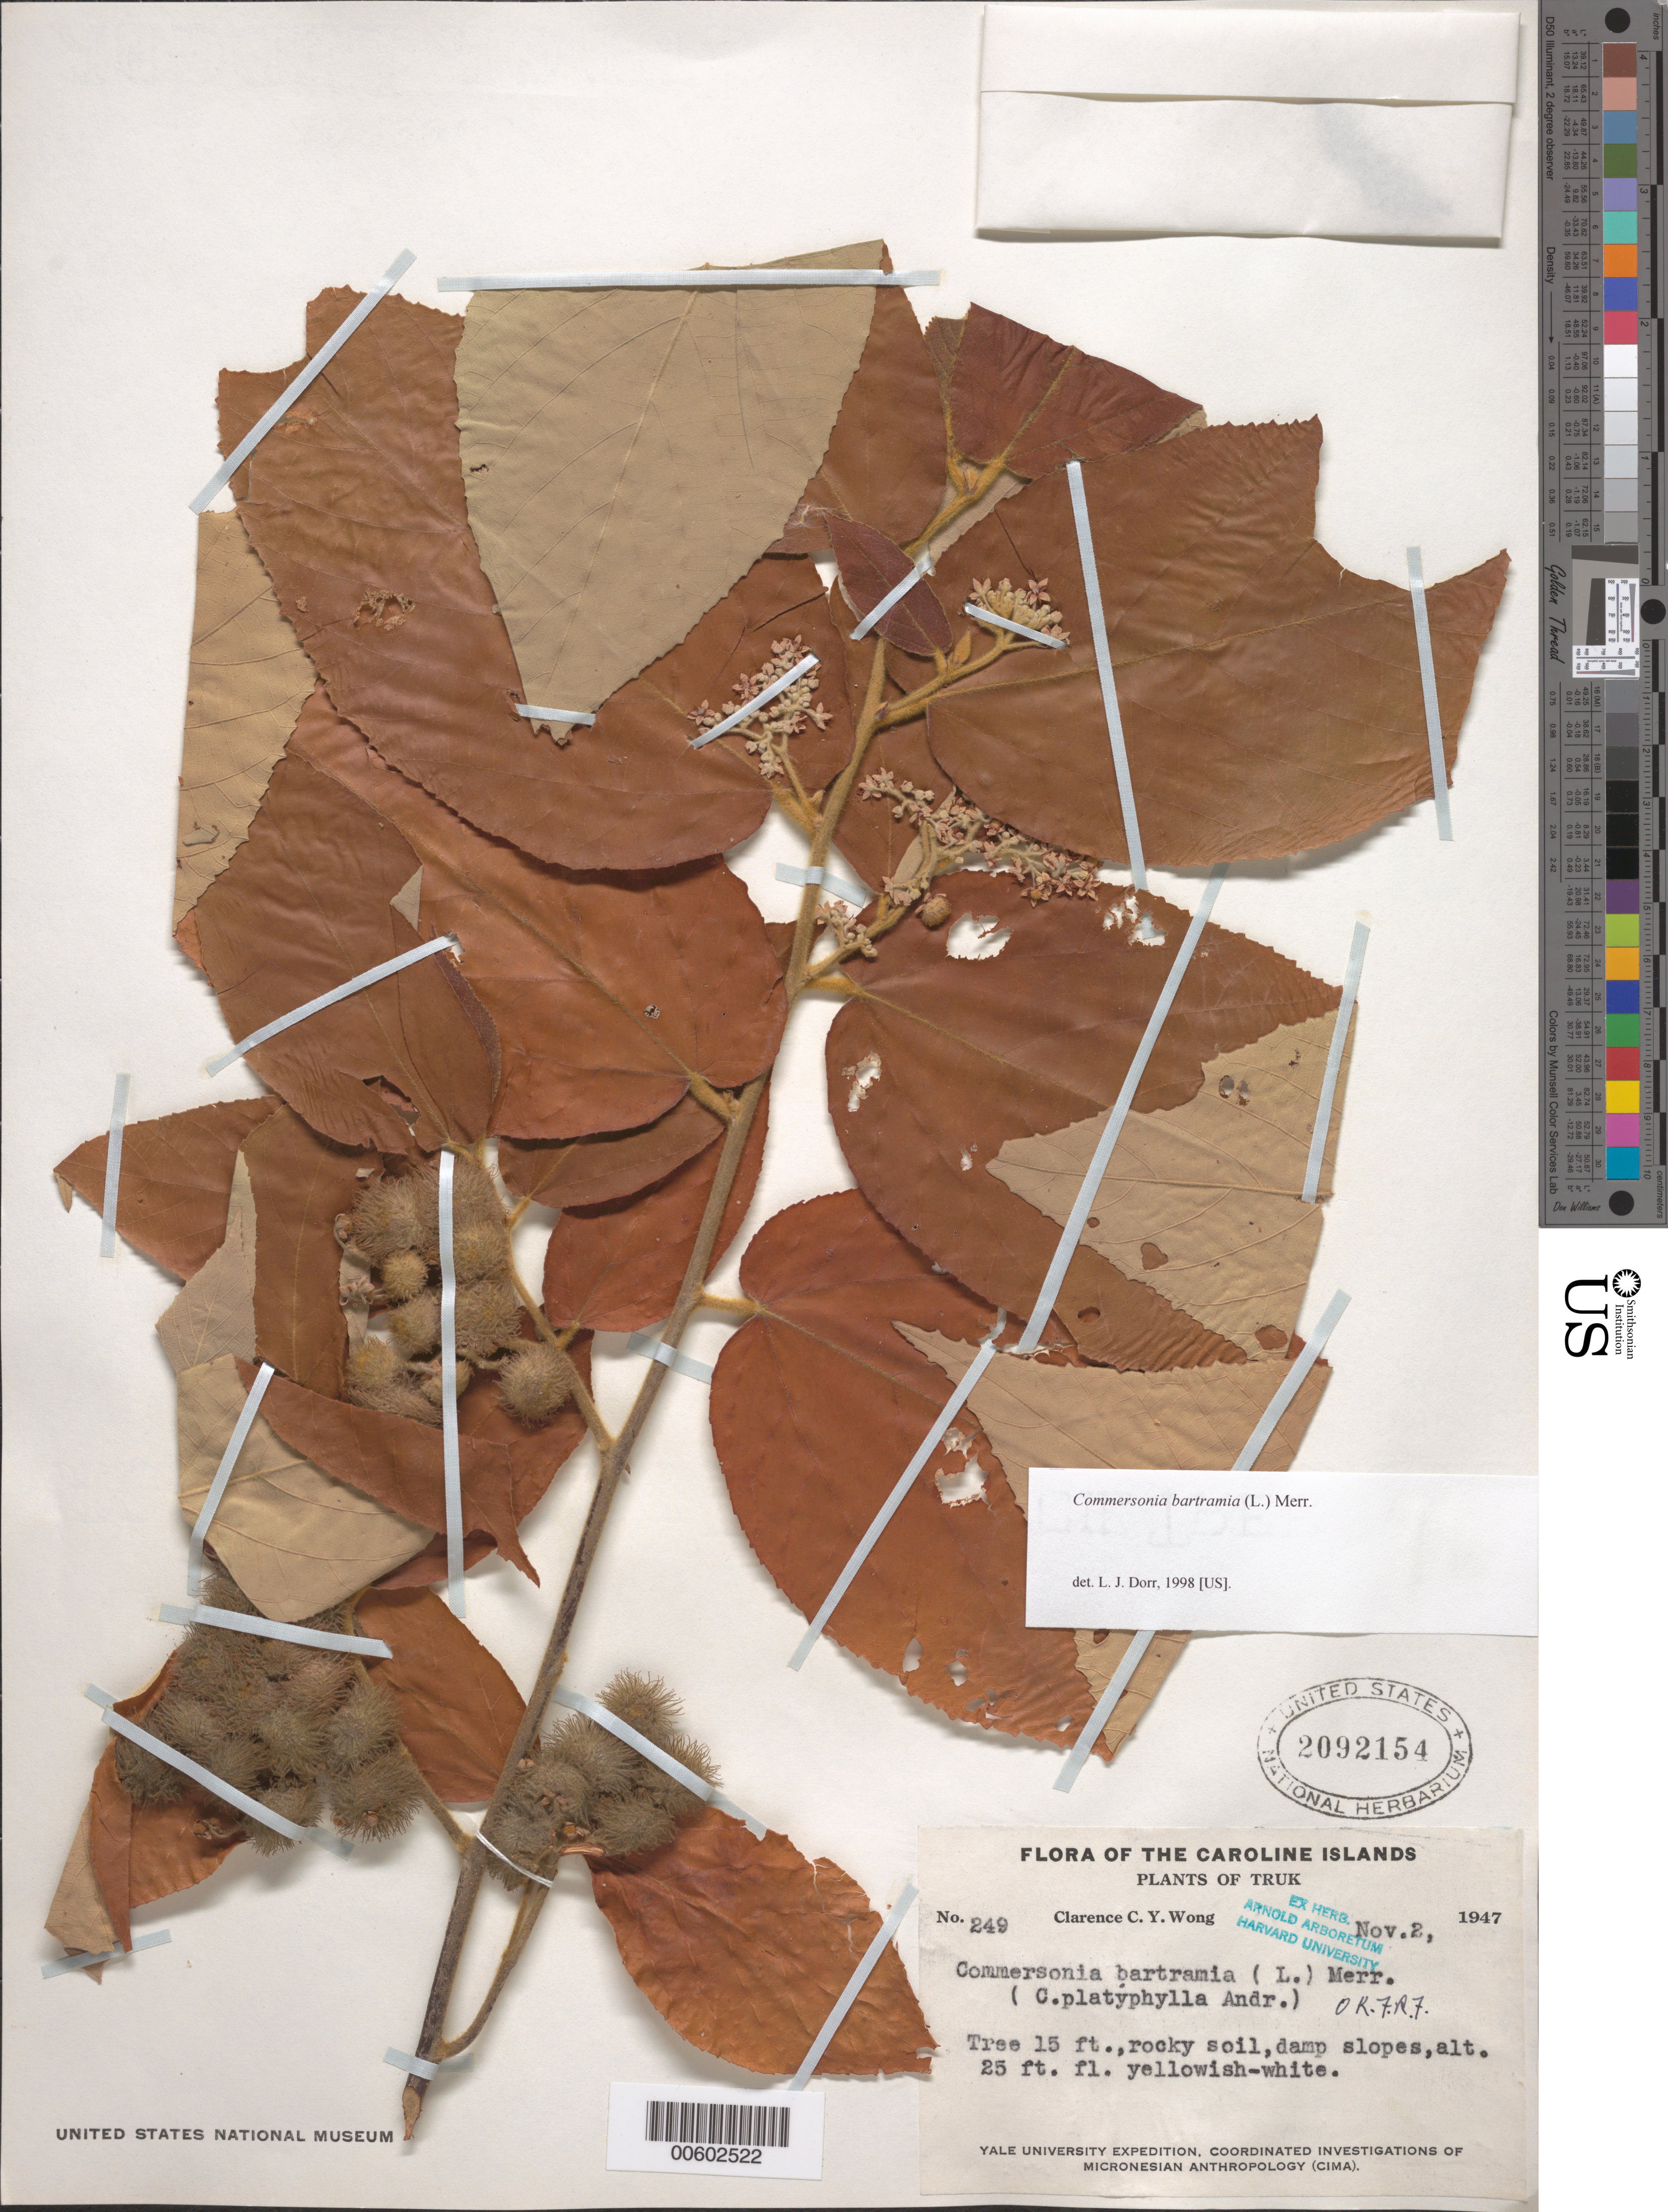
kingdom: Plantae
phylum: Tracheophyta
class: Magnoliopsida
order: Malvales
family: Malvaceae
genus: Commersonia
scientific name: Commersonia bartramia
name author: (L.) Merr.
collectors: C. Wong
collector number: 249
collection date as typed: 02 Nov 1947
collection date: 1947-11-02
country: Micronesia, Federated States of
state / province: Truk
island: Truk (Chuuk) Is.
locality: Damp slopes. [Chuuk = Truk] [Truk Is.]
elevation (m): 7.62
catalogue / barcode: US 2092154